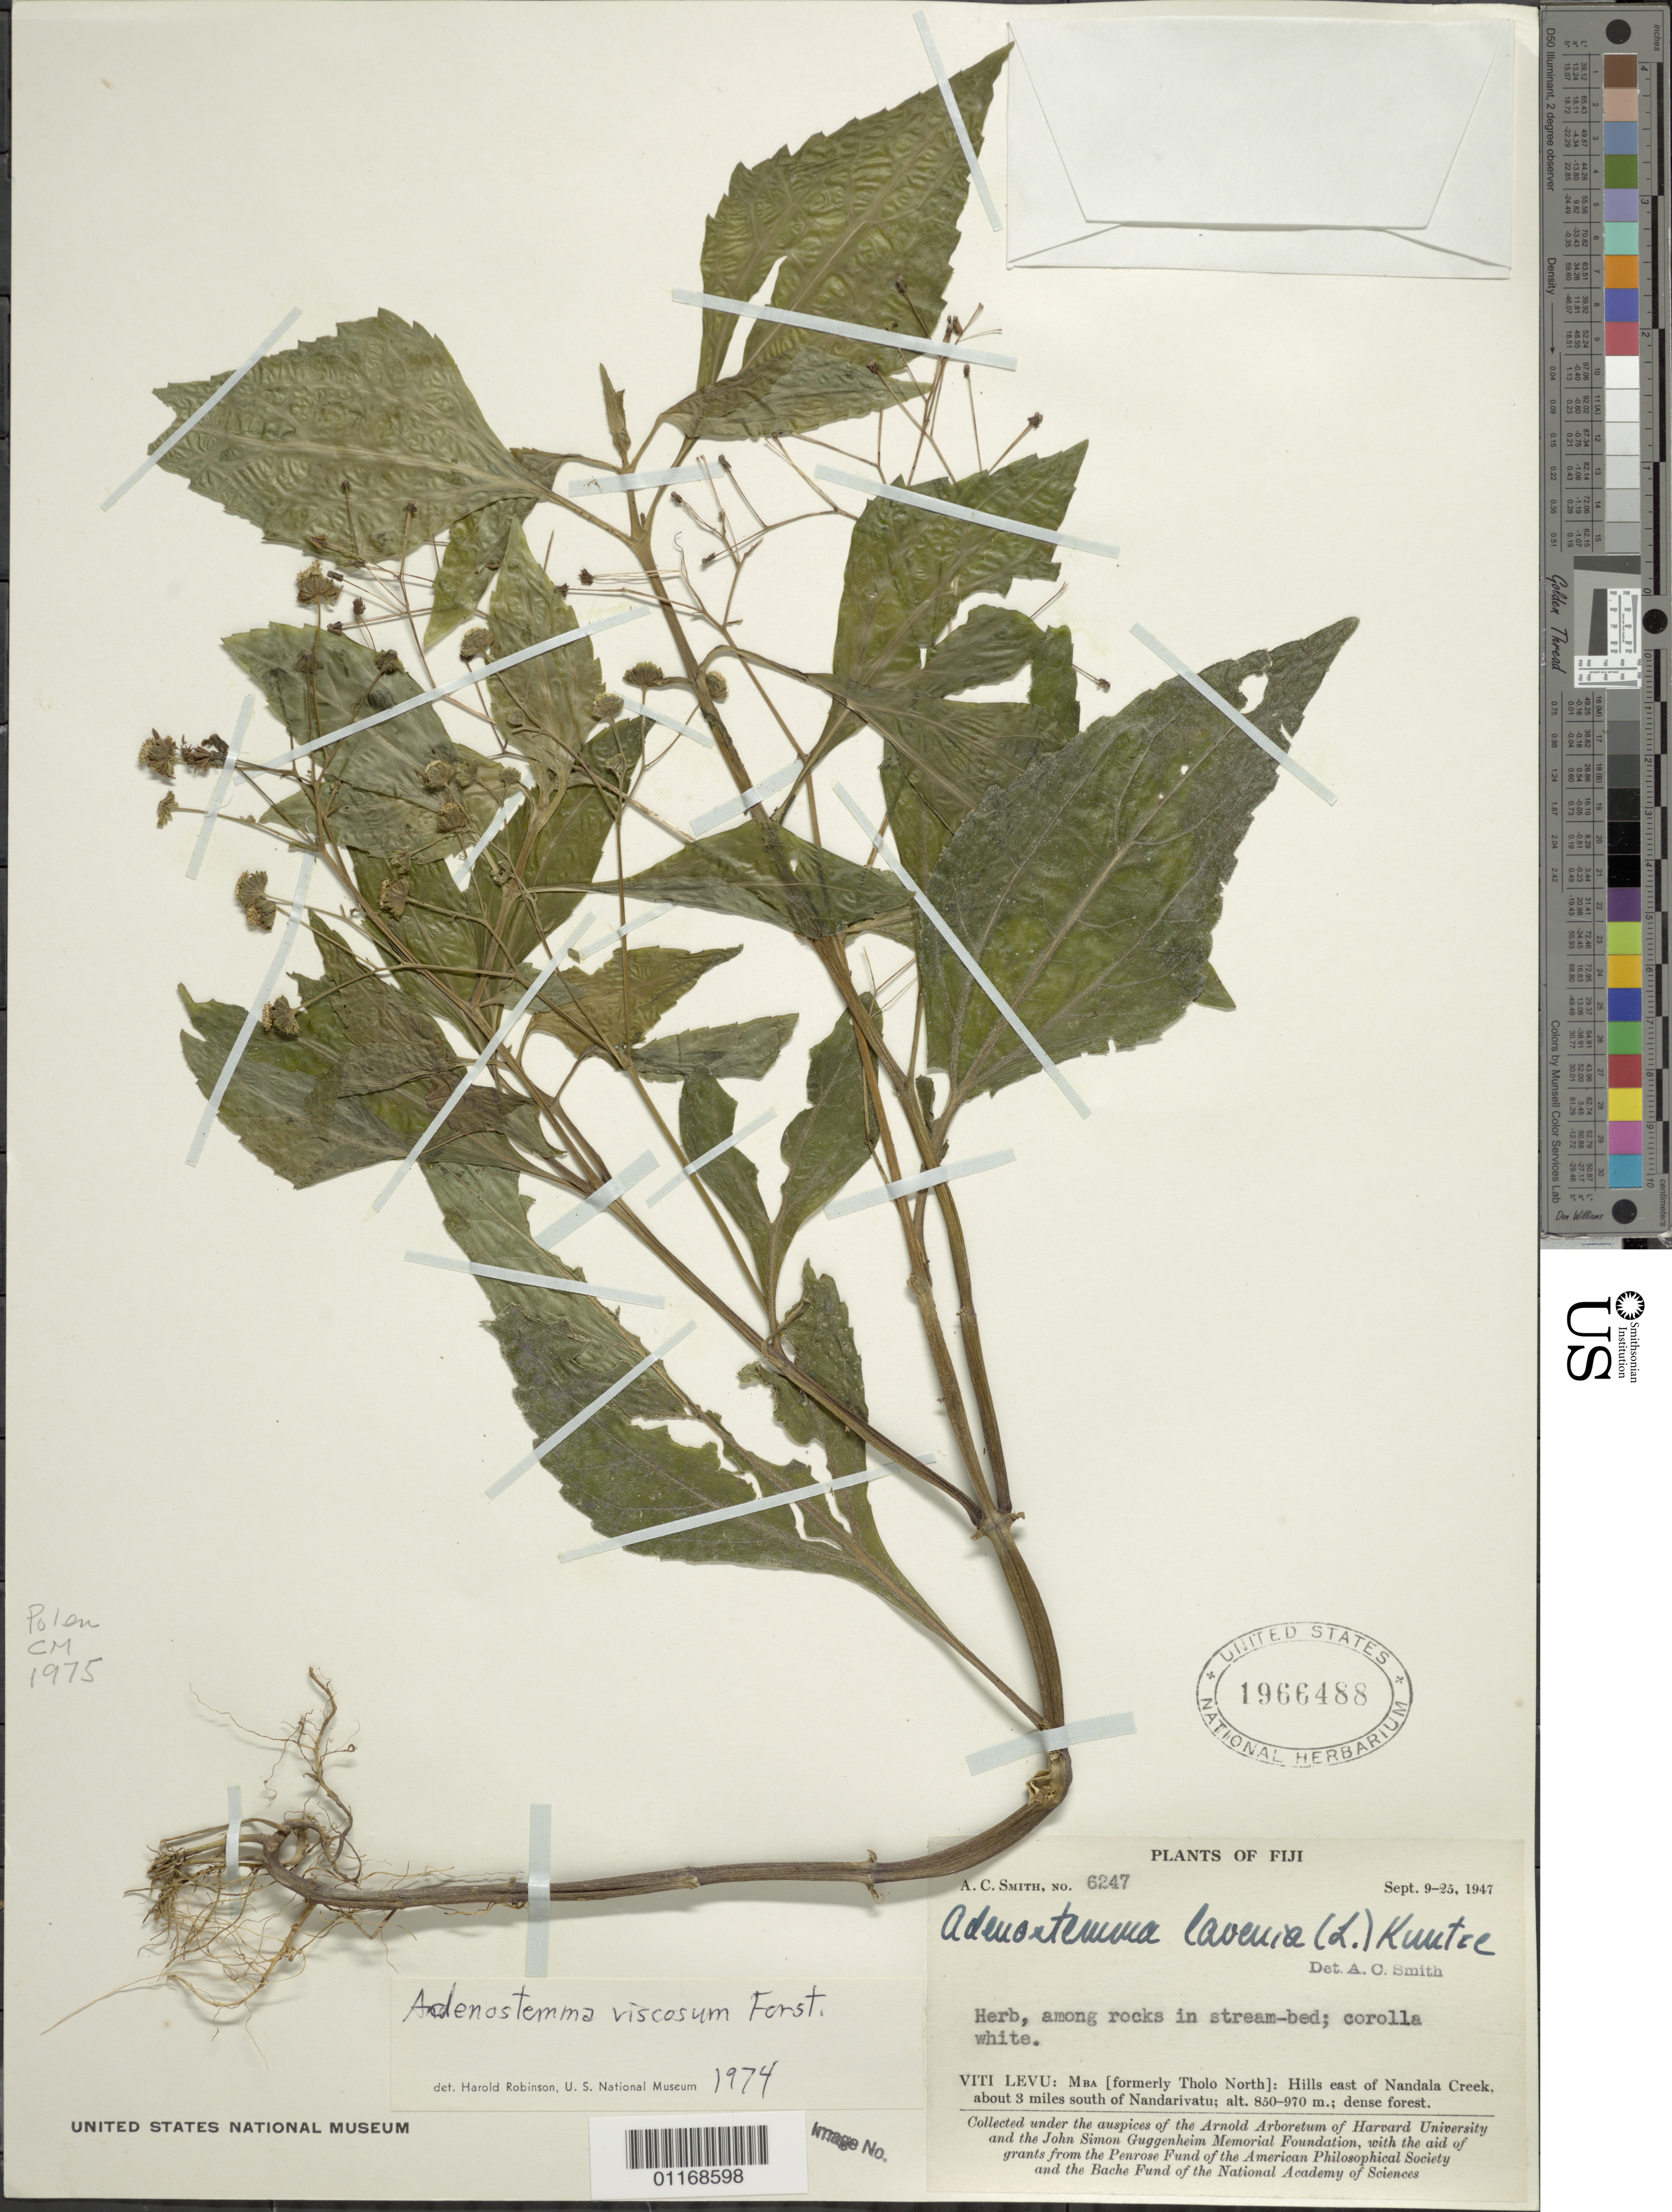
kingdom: Plantae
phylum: Tracheophyta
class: Magnoliopsida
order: Asterales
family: Asteraceae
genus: Adenostemma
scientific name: Adenostemma viscosum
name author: J.R. Forst. & G. Forst.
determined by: Robinson, Harold E., (US)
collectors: A. C. Smith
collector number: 6247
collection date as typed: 09-25 Sep 1947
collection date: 1947-09-09/1947-09-25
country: Fiji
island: Viti Levu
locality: Mba (formerly tholo north), hills e of nandala creek, about 3 mi s of nandarivatu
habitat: Among rocks in stream-bed. Dense forest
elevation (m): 850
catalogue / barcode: US 1966488